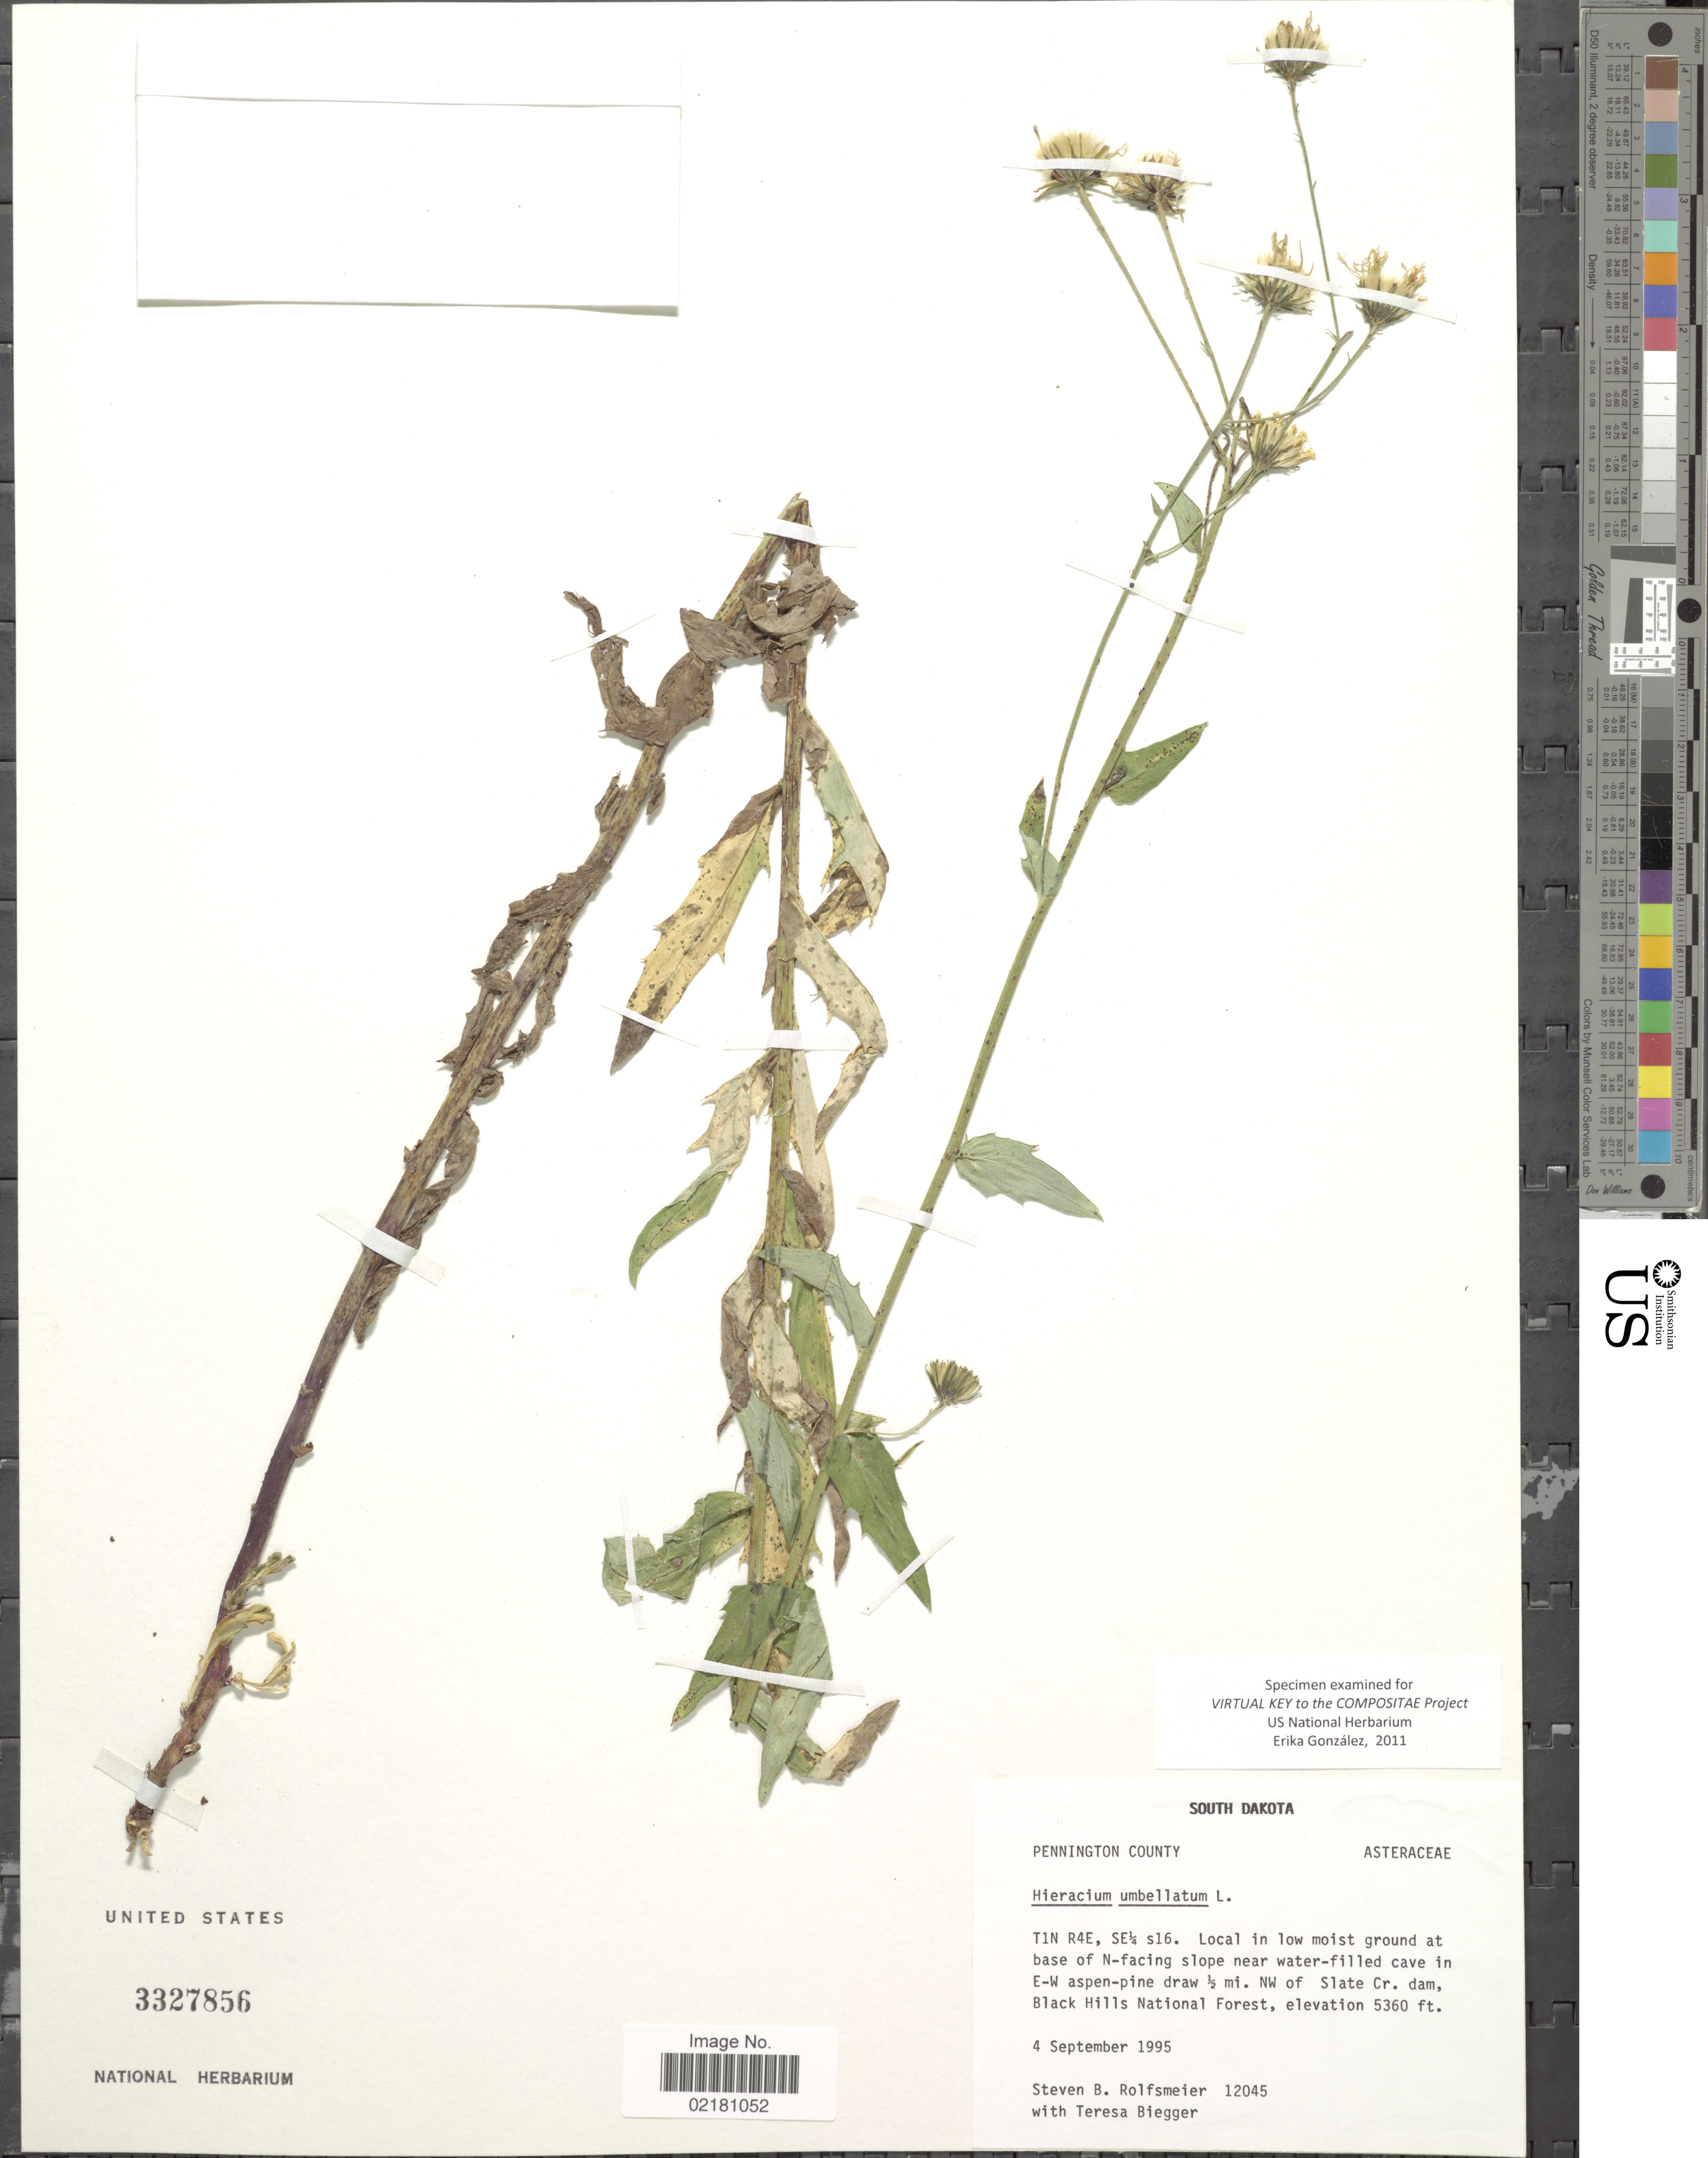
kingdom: Plantae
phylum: Tracheophyta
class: Magnoliopsida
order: Asterales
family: Asteraceae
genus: Hieracium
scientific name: Hieracium umbellatum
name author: L.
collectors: S. Rolfsmeier & T. Biegger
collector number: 12045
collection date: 1995-09-04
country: United States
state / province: South Dakota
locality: T1N R4E, SE¼ s16. Local in low moist ground at base of N-facing slope near water-filled cave in E-W aspen-pine draw ½ mi. NW of Slate Cr. dam, Black Hills National Forest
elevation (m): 1634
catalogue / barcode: US 3327856